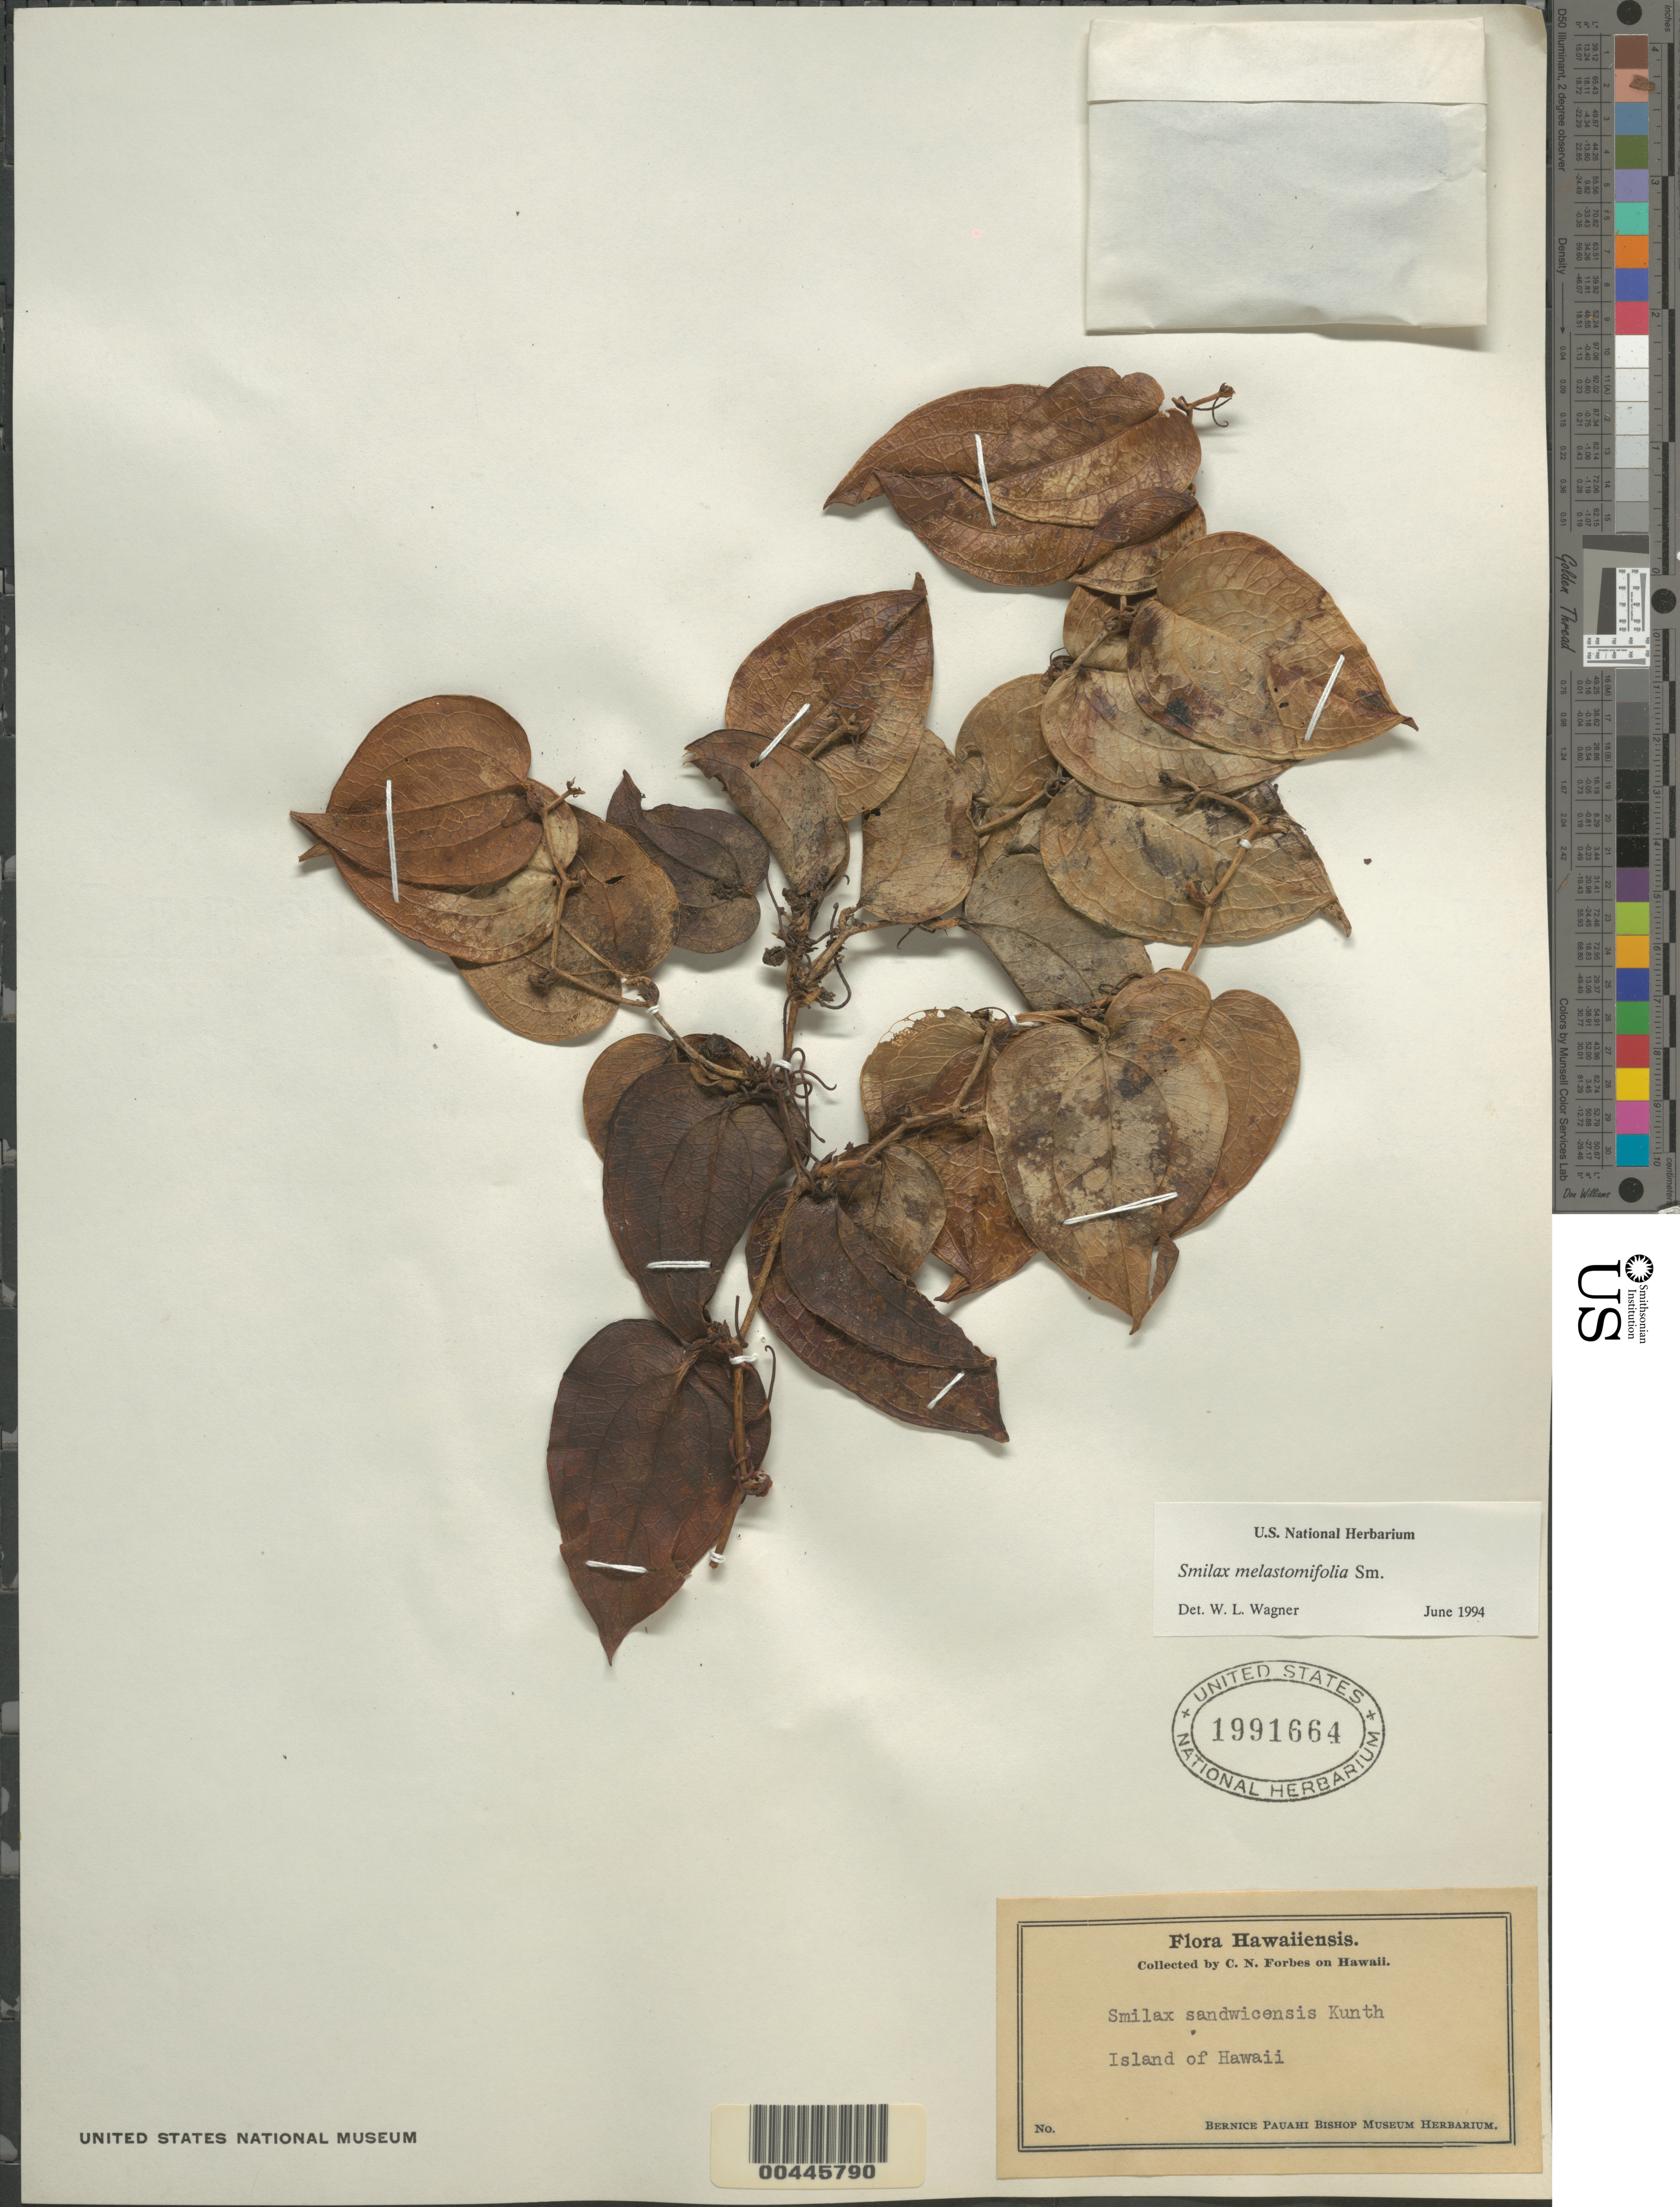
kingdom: Plantae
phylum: Tracheophyta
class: Liliopsida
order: Liliales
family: Smilacaceae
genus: Smilax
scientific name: Smilax melastomifolia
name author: Sm.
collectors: C. N. Forbes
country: United States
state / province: Hawaii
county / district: Hawaii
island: Hawaii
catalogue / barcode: US 1991664